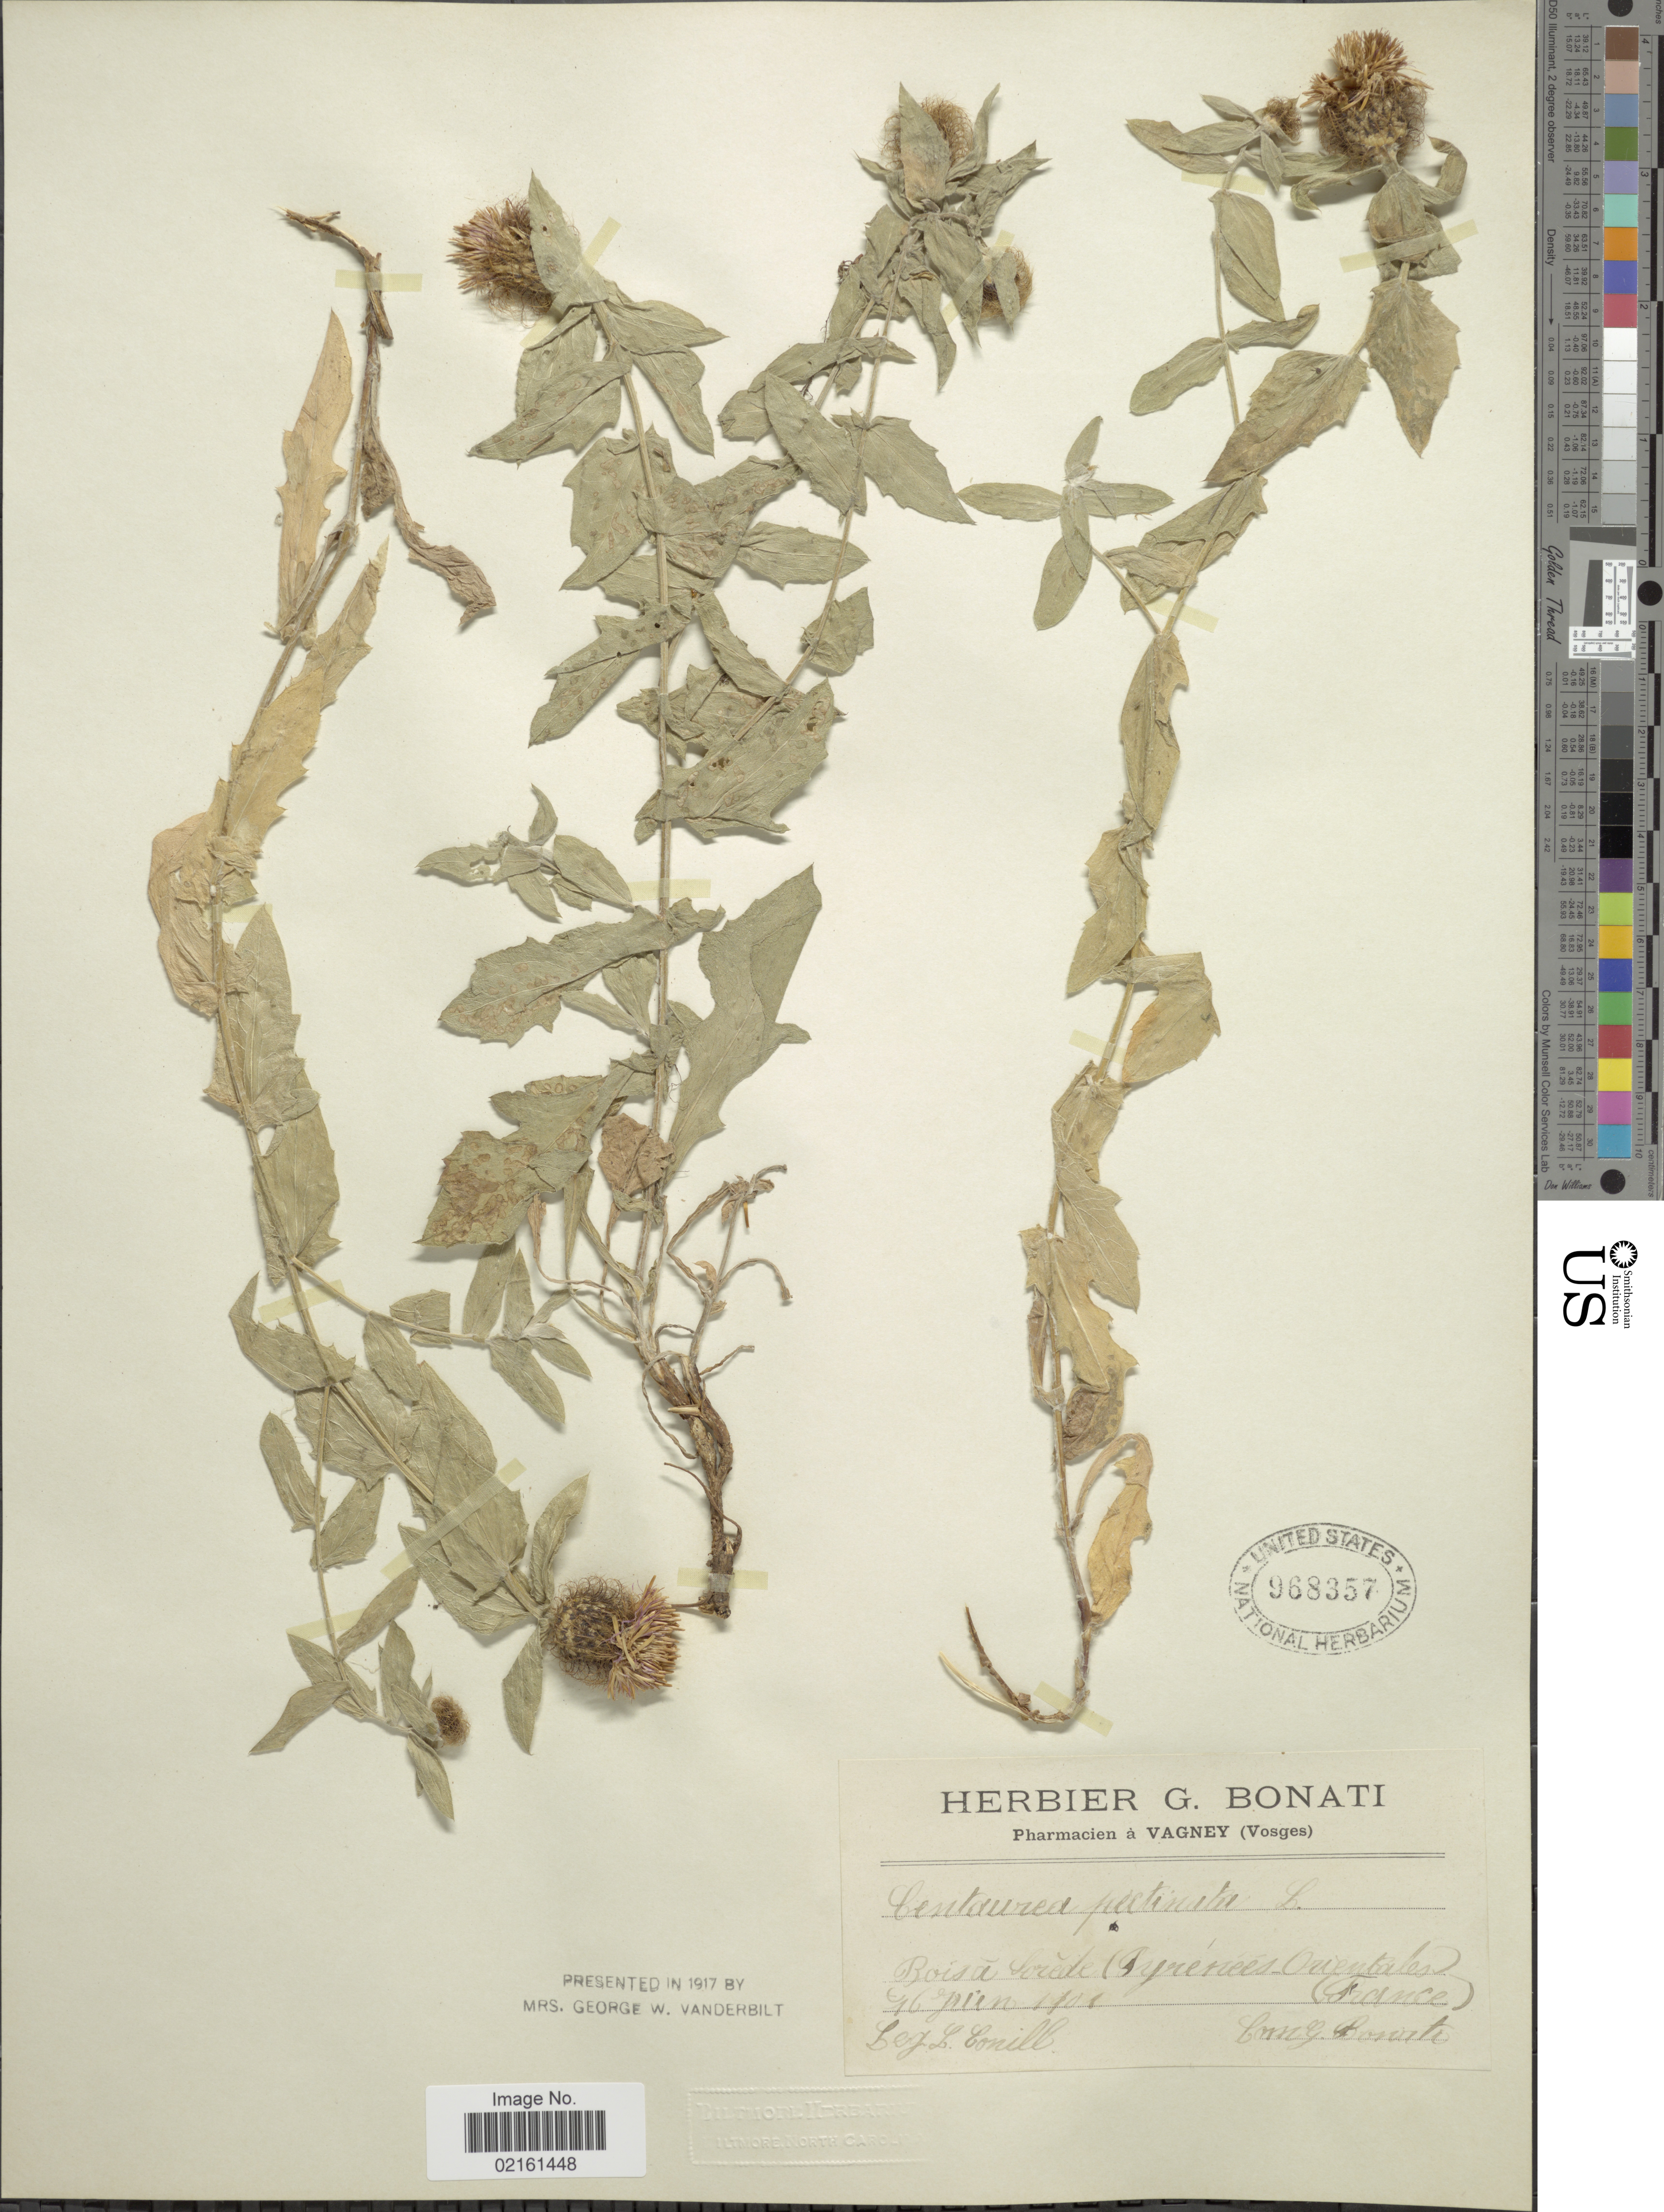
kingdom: Plantae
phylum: Tracheophyta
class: Magnoliopsida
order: Asterales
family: Asteraceae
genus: Centaurea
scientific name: Centaurea pectinata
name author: L.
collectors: Conill, L.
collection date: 1901-06-16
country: France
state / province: Occitanie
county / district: Pyrénées-Orientales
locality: Bois a Sorede (Pyrenees-Orientales)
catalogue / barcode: US 968357